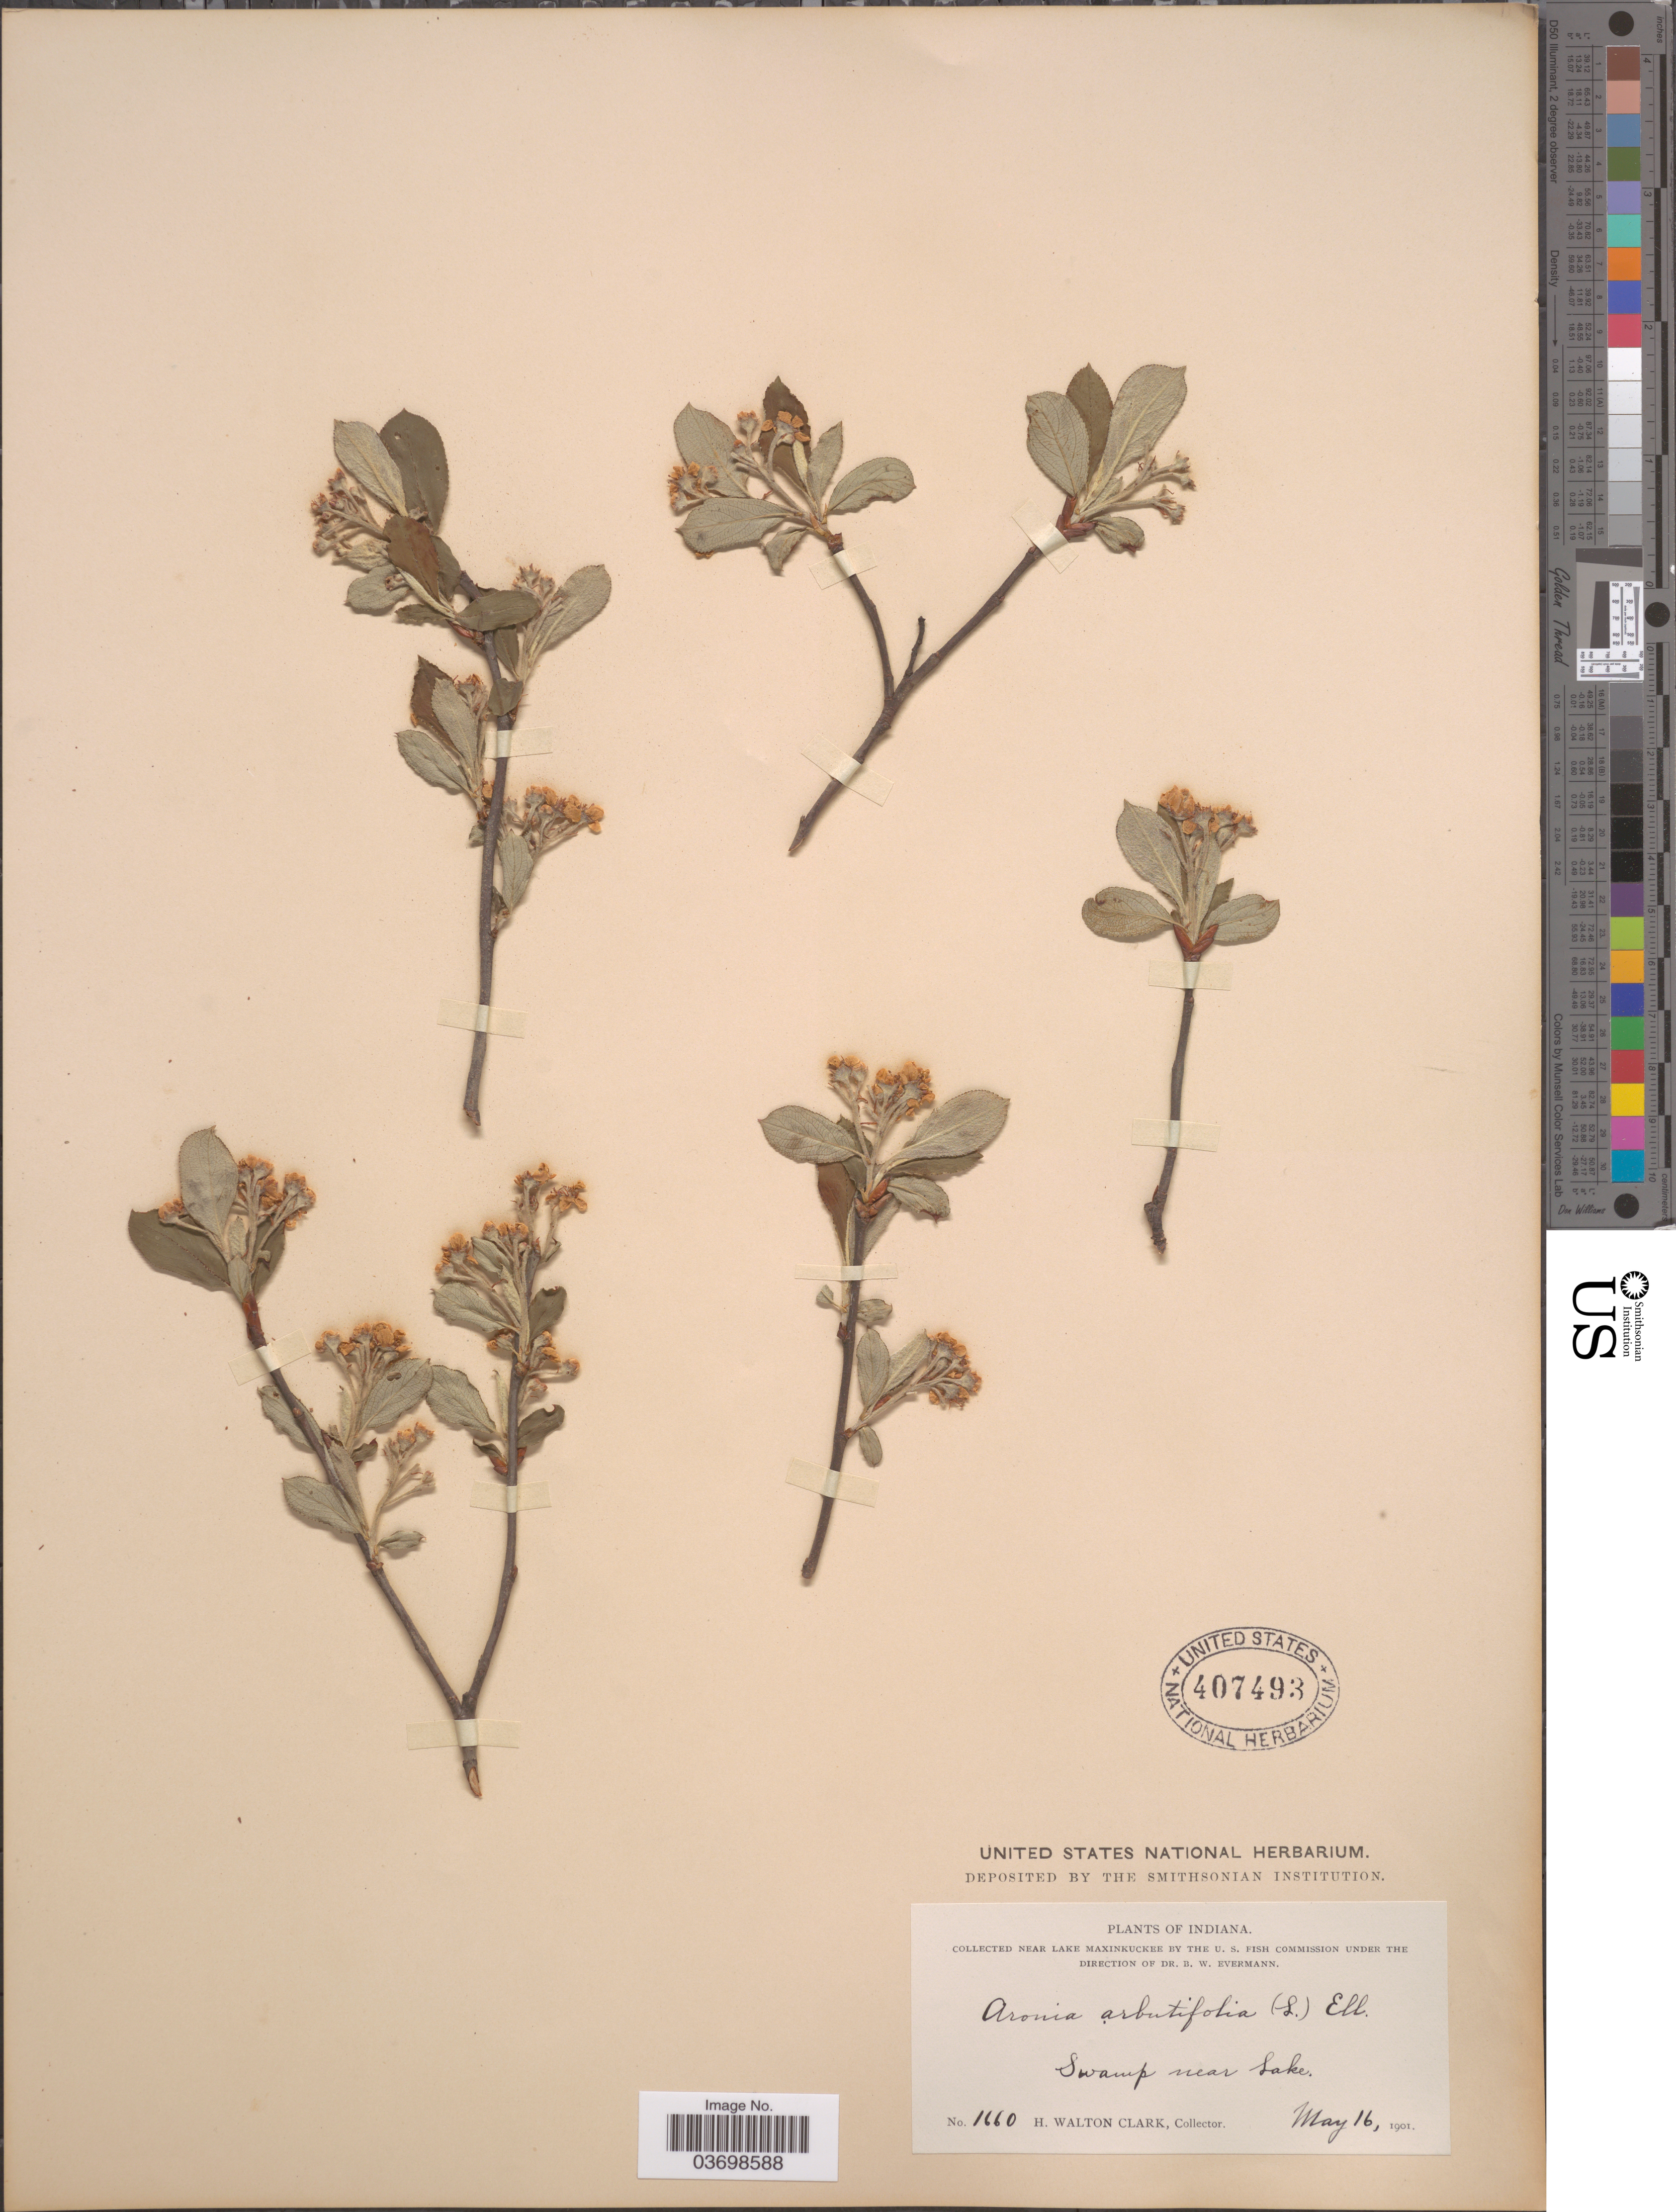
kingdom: Plantae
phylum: Tracheophyta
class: Magnoliopsida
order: Rosales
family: Rosaceae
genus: Aronia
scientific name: Aronia arbutifolia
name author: (L.) Pers.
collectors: H. W. Clark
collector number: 1660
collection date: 1901-05-16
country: United States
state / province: Indiana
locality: Near Lake Maxinkuckee. Swamp near Lake.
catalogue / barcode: US 407493